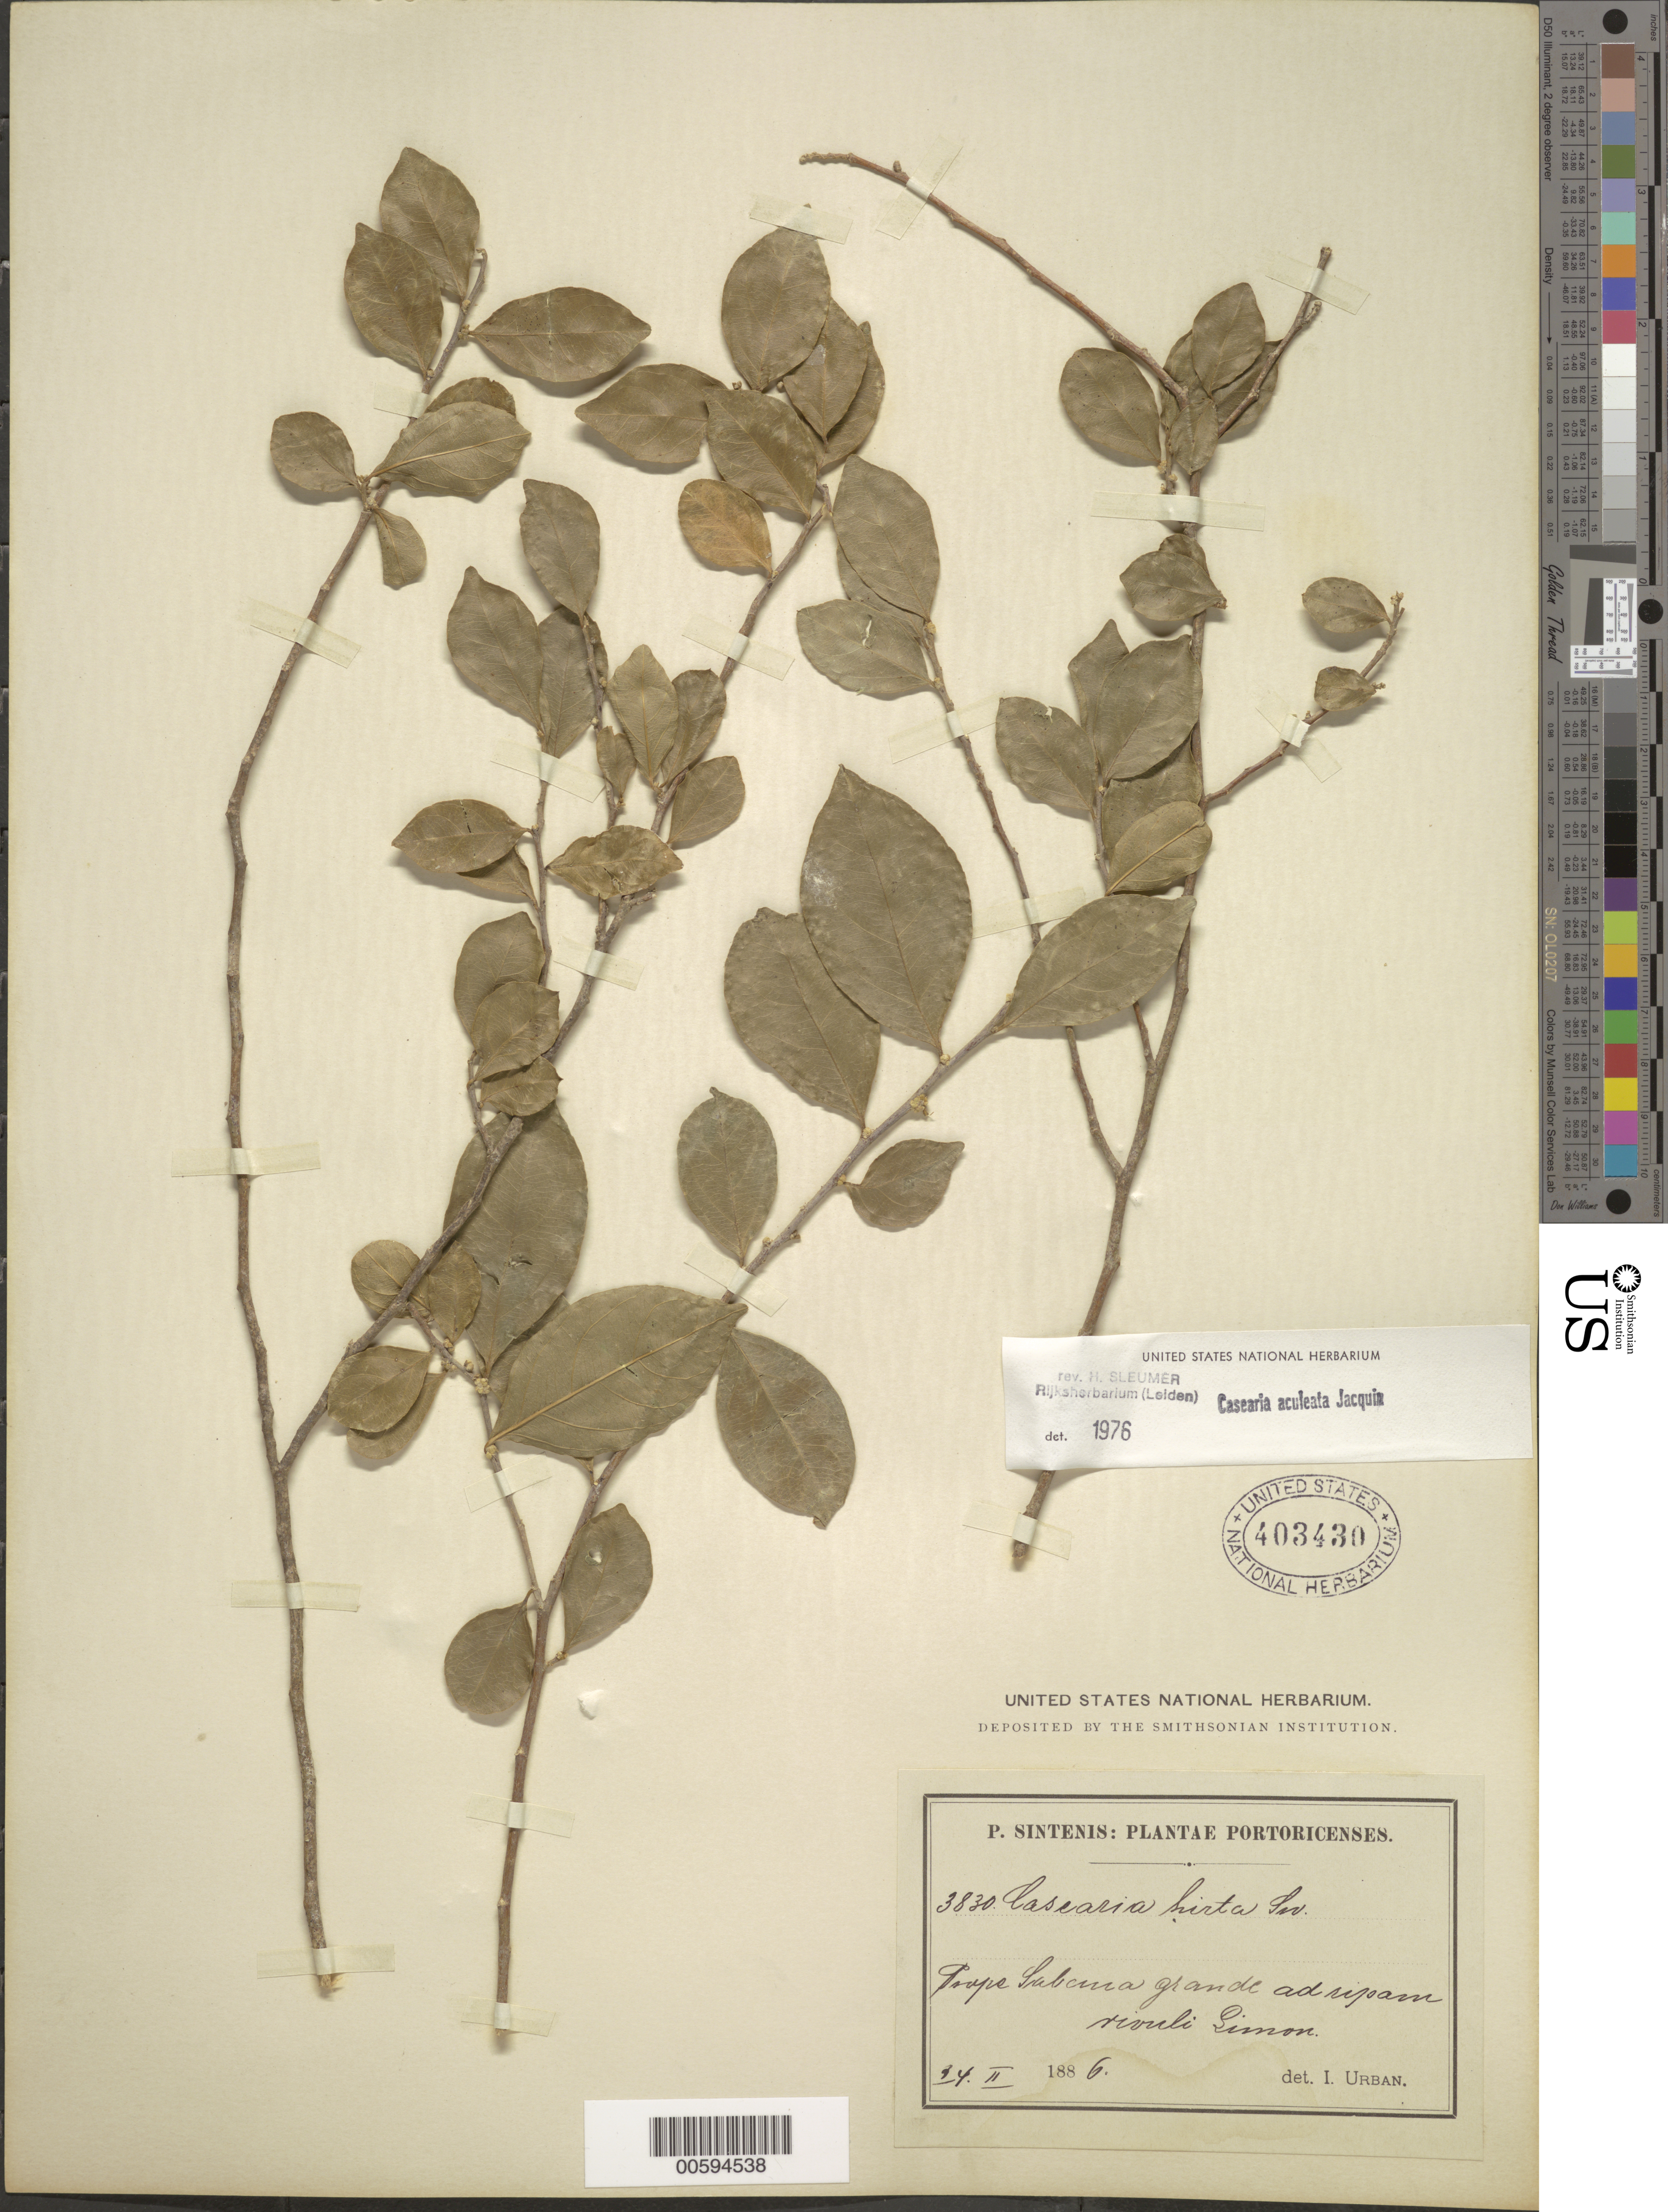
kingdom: Plantae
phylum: Tracheophyta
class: Magnoliopsida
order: Malpighiales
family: Salicaceae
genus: Casearia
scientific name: Casearia aculeata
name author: Jacq.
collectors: P. Sintenis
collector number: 3830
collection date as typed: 14 Feb 1886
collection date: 1886-02-14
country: Puerto Rico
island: Greater Antilles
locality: Prope Sabana grande ad ripam rivuli Limon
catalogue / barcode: US 403430